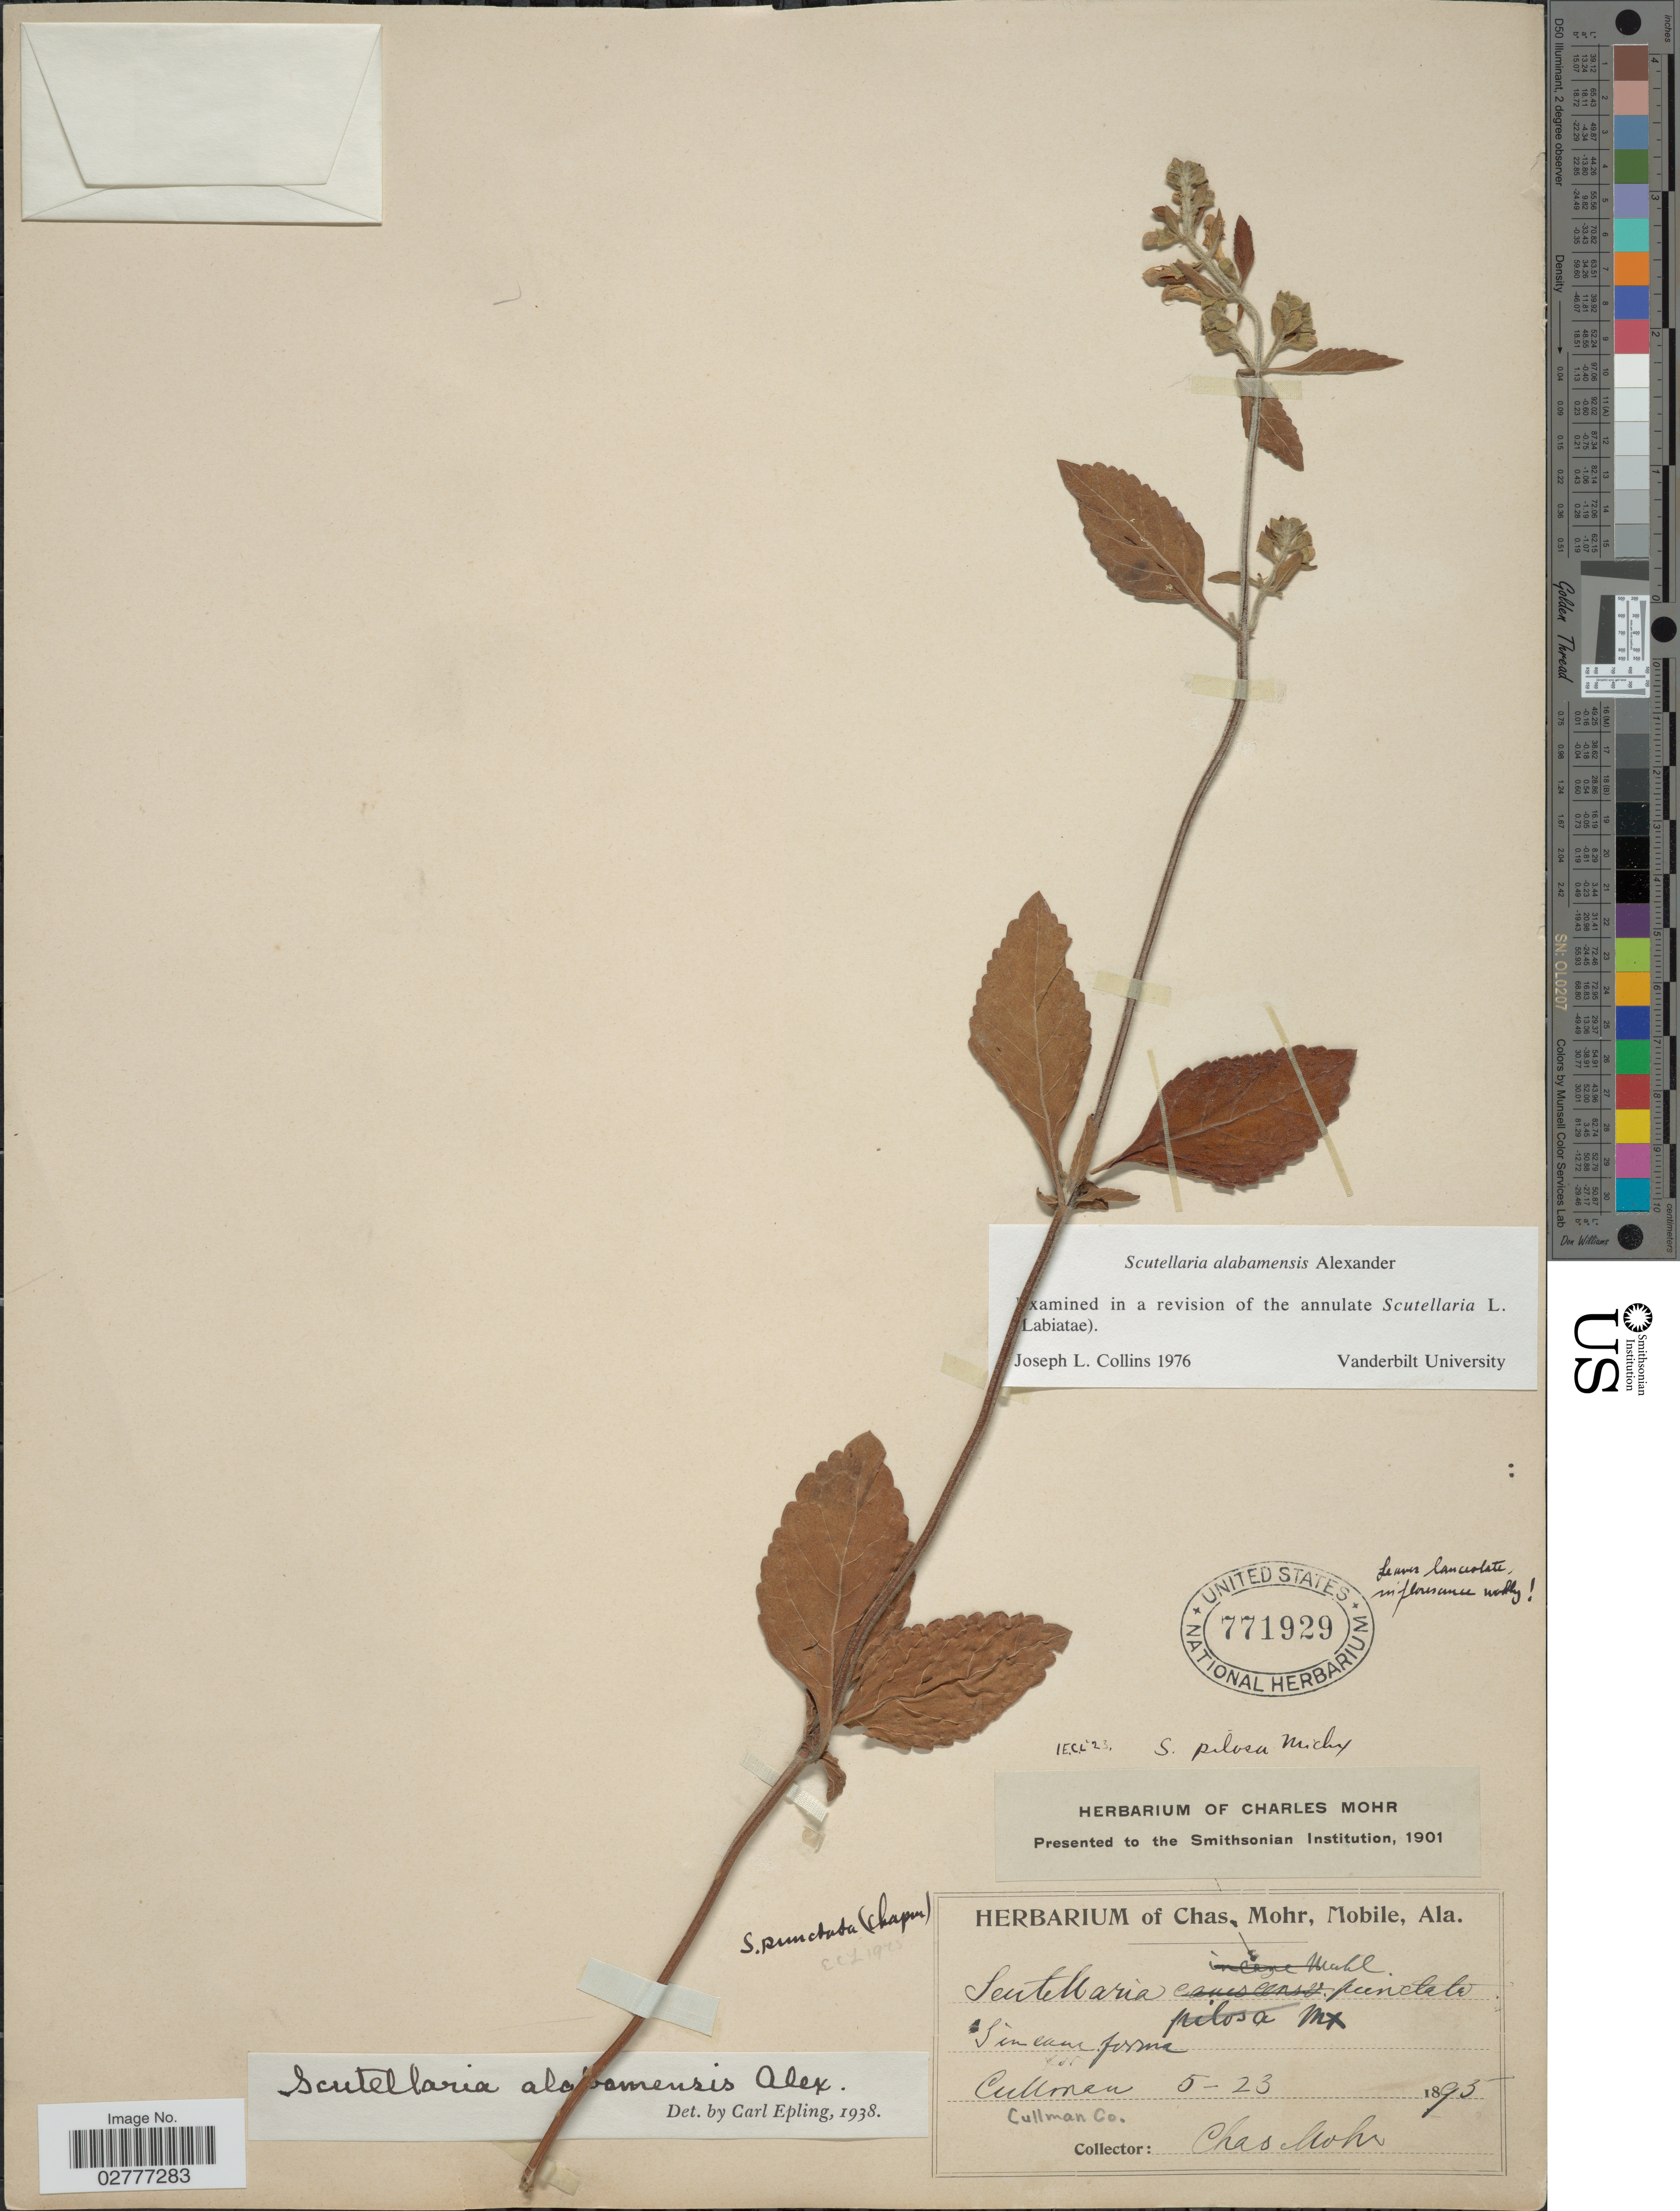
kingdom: Plantae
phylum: Tracheophyta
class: Magnoliopsida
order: Lamiales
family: Lamiaceae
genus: Scutellaria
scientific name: Scutellaria alabamensis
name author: Alexander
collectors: Mohr, C. T. (herbarium)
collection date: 1895-05-23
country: United States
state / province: Alabama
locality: Cullman Co.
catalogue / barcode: US 771929